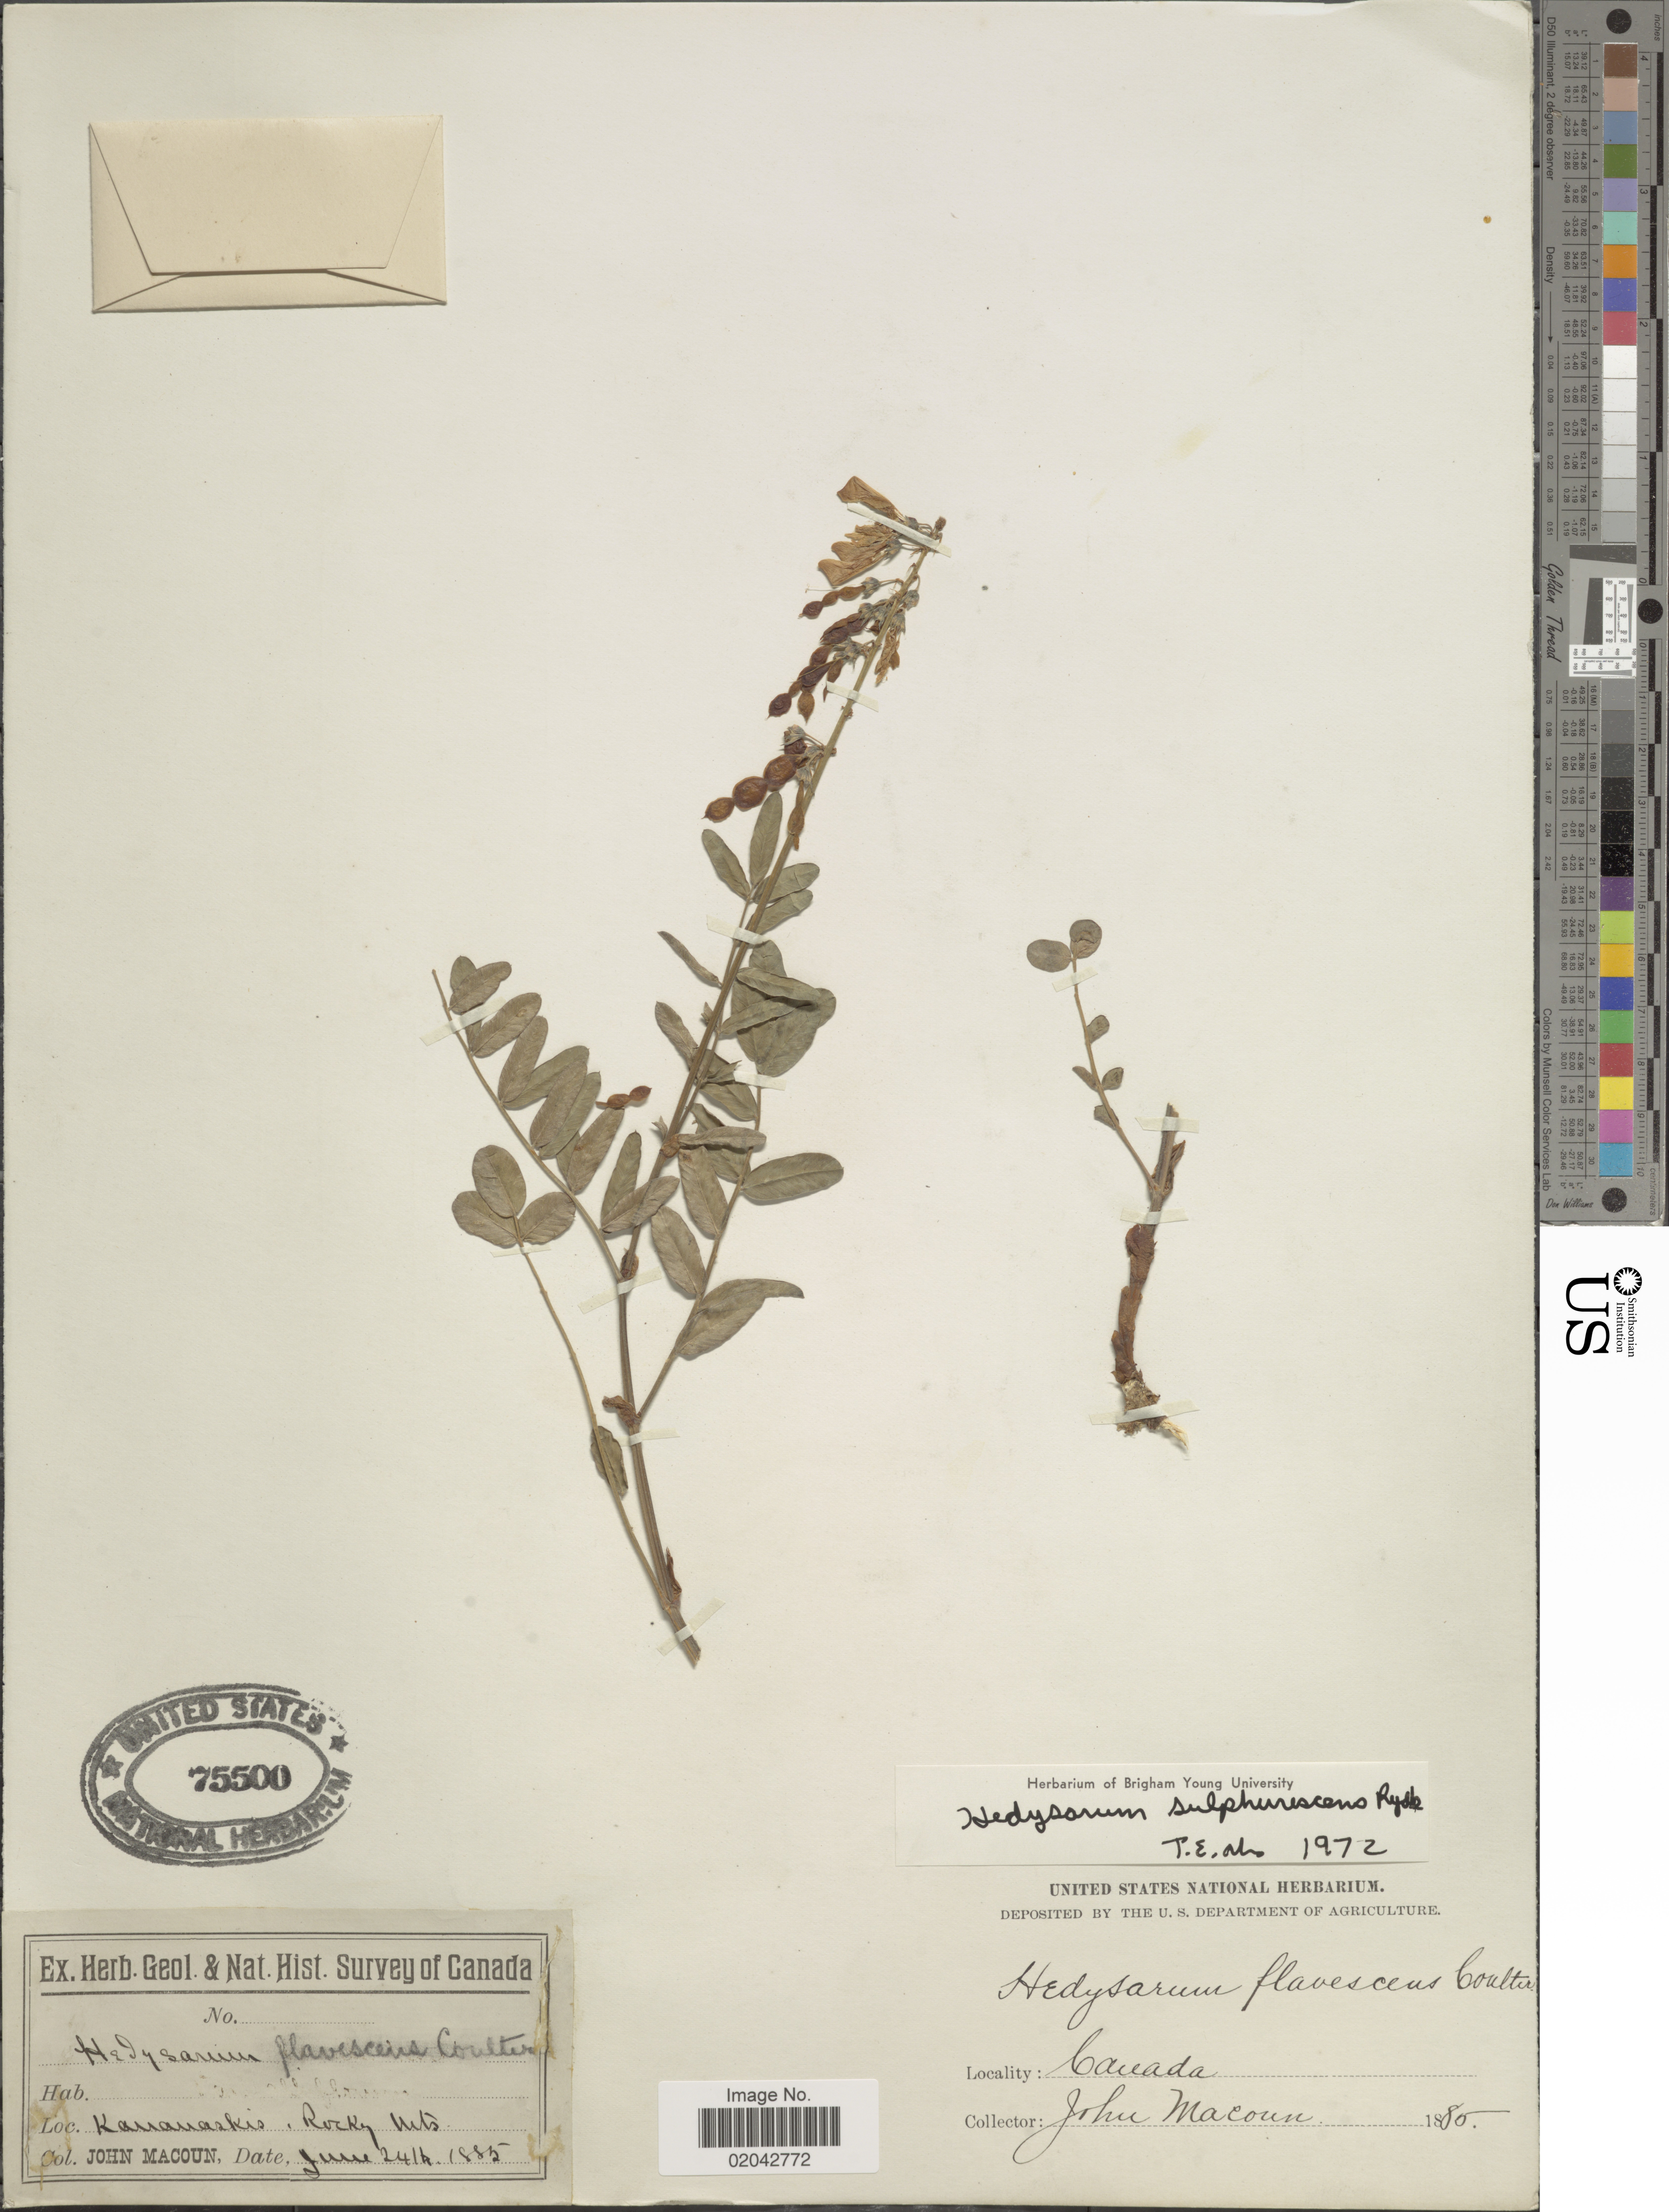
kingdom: Plantae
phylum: Tracheophyta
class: Magnoliopsida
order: Fabales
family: Fabaceae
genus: Hedysarum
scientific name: Hedysarum sulphurescens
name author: Rydb.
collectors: J. Macoun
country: Canada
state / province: Alberta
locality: Kauauaskis, Rocky Mts.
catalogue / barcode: US 75500